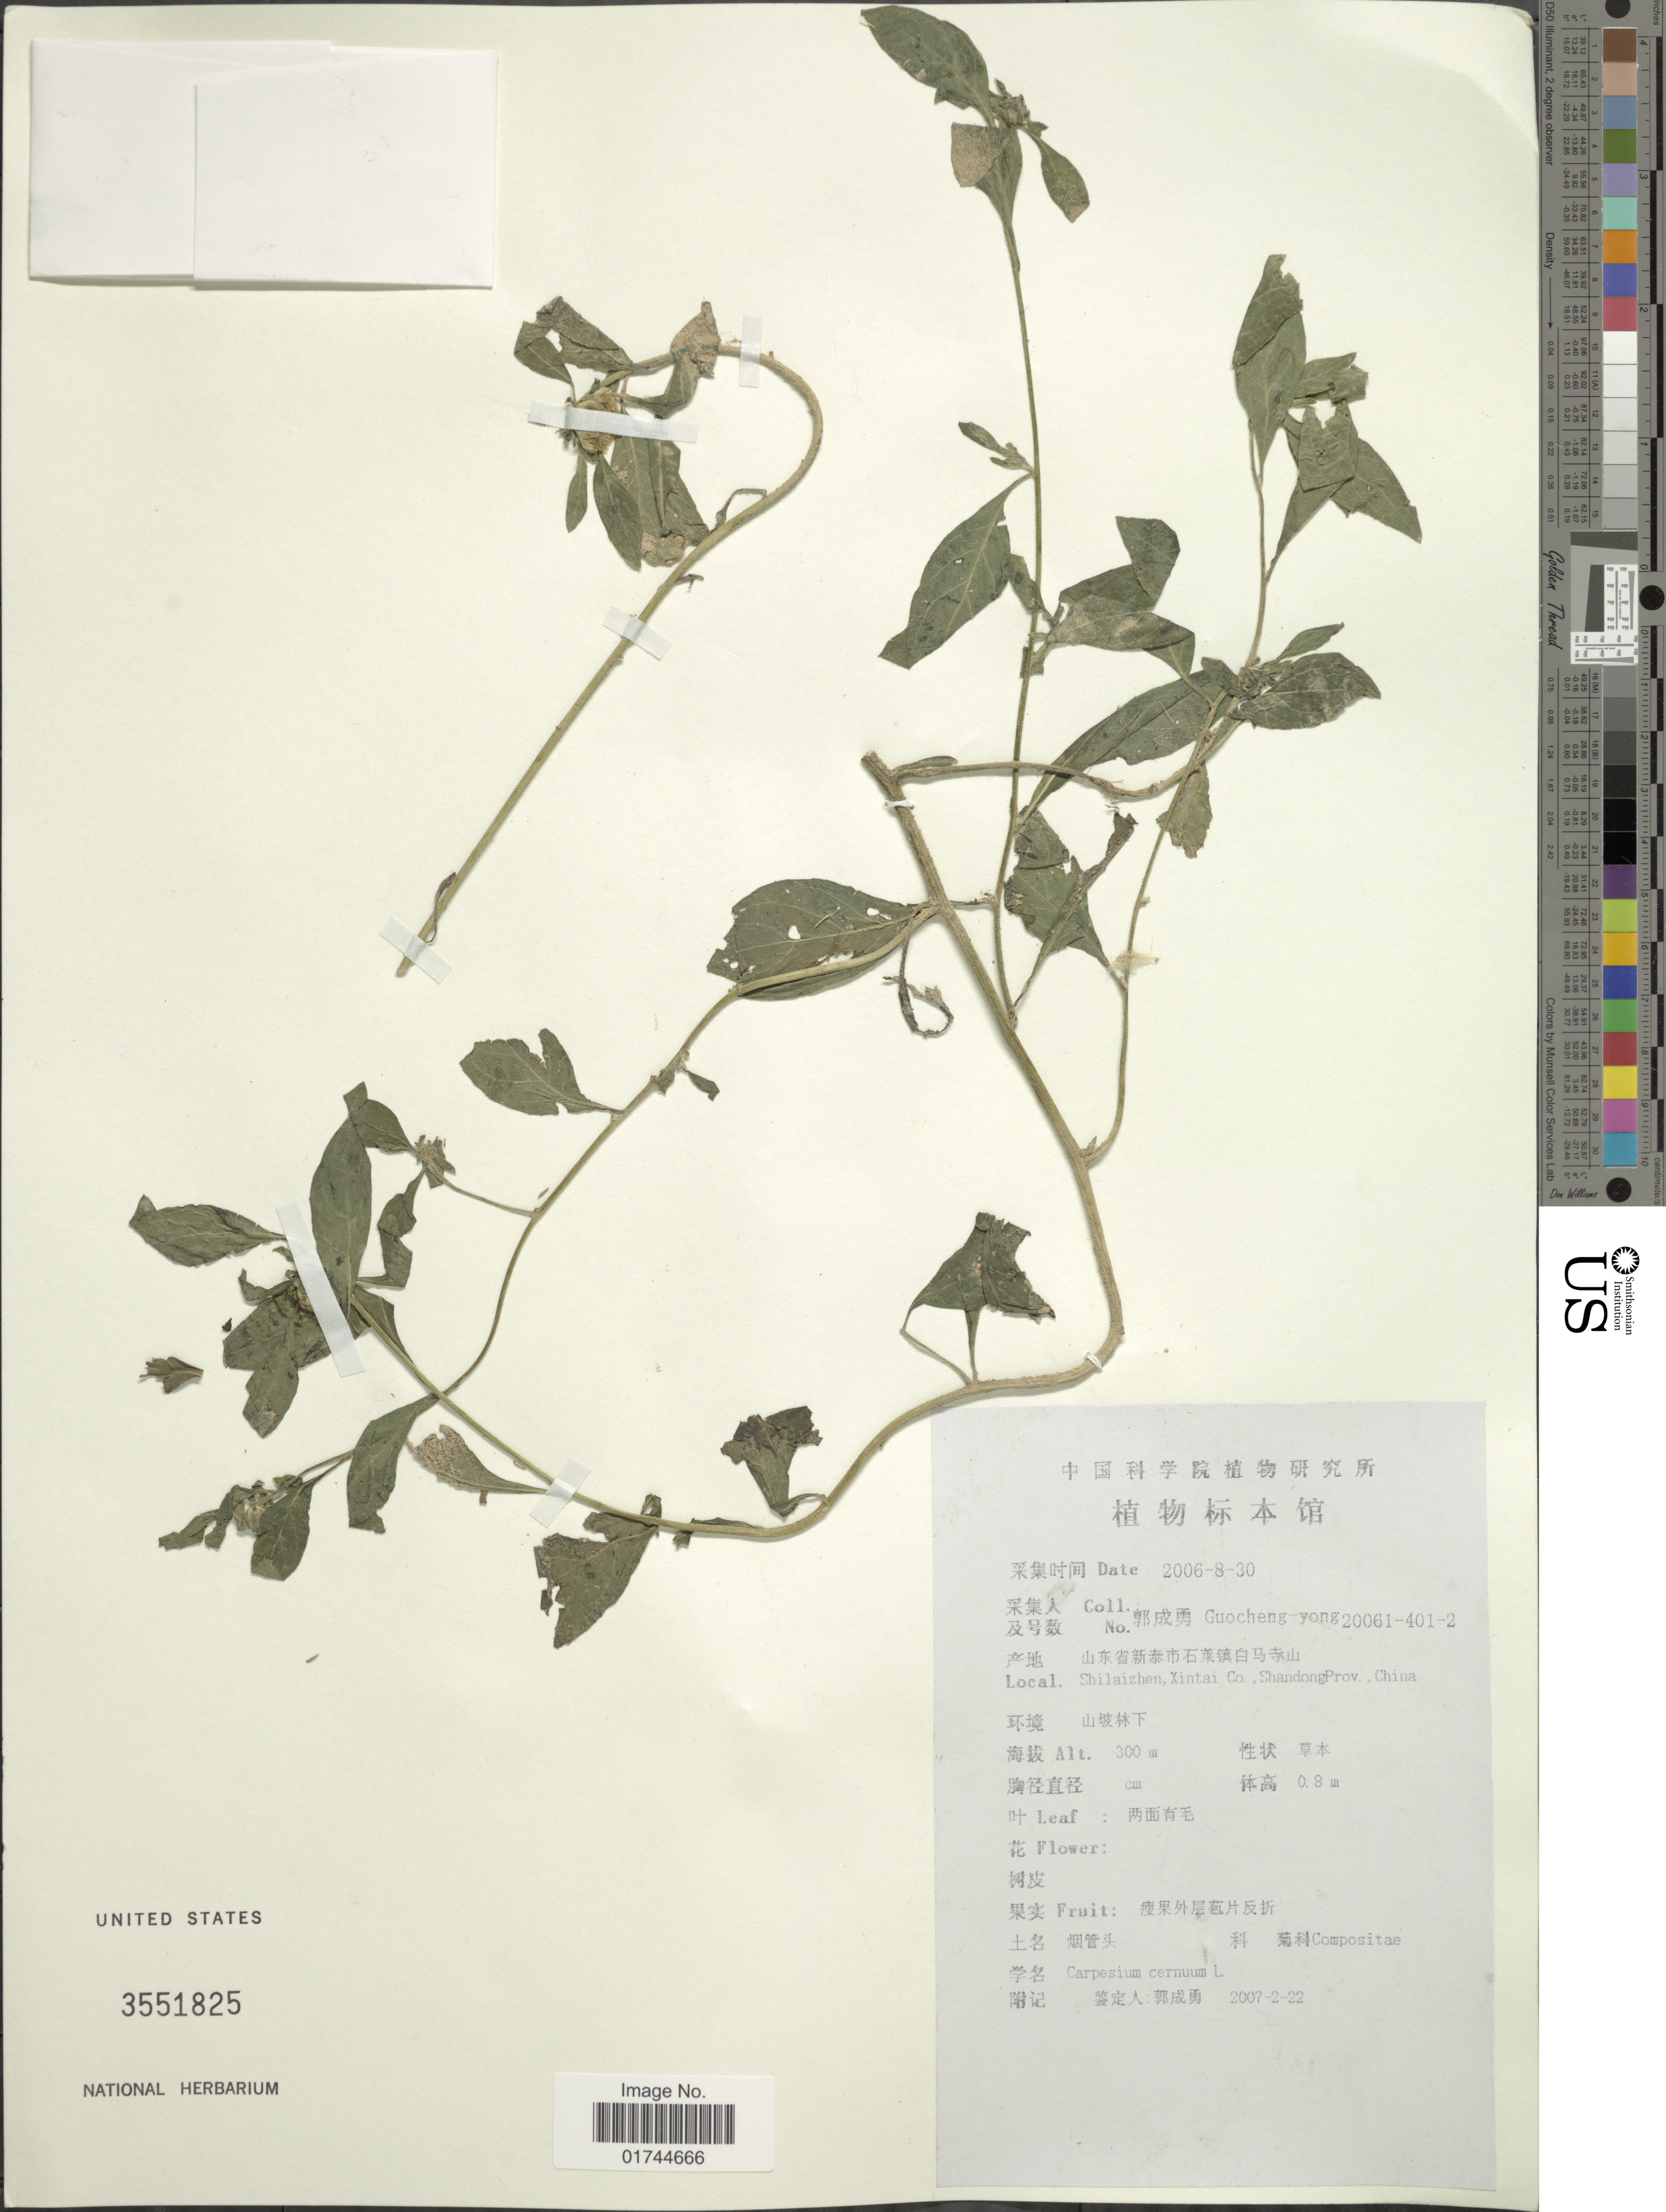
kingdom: Plantae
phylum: Tracheophyta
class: Magnoliopsida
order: Asterales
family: Asteraceae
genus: Carpesium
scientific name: Carpesium cernum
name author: L.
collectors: Guo cheng-yong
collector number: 20061-401-2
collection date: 2006-08-30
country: China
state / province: Shandong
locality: Shilaizhen, Xintai Co,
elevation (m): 300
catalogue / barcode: US 3551825